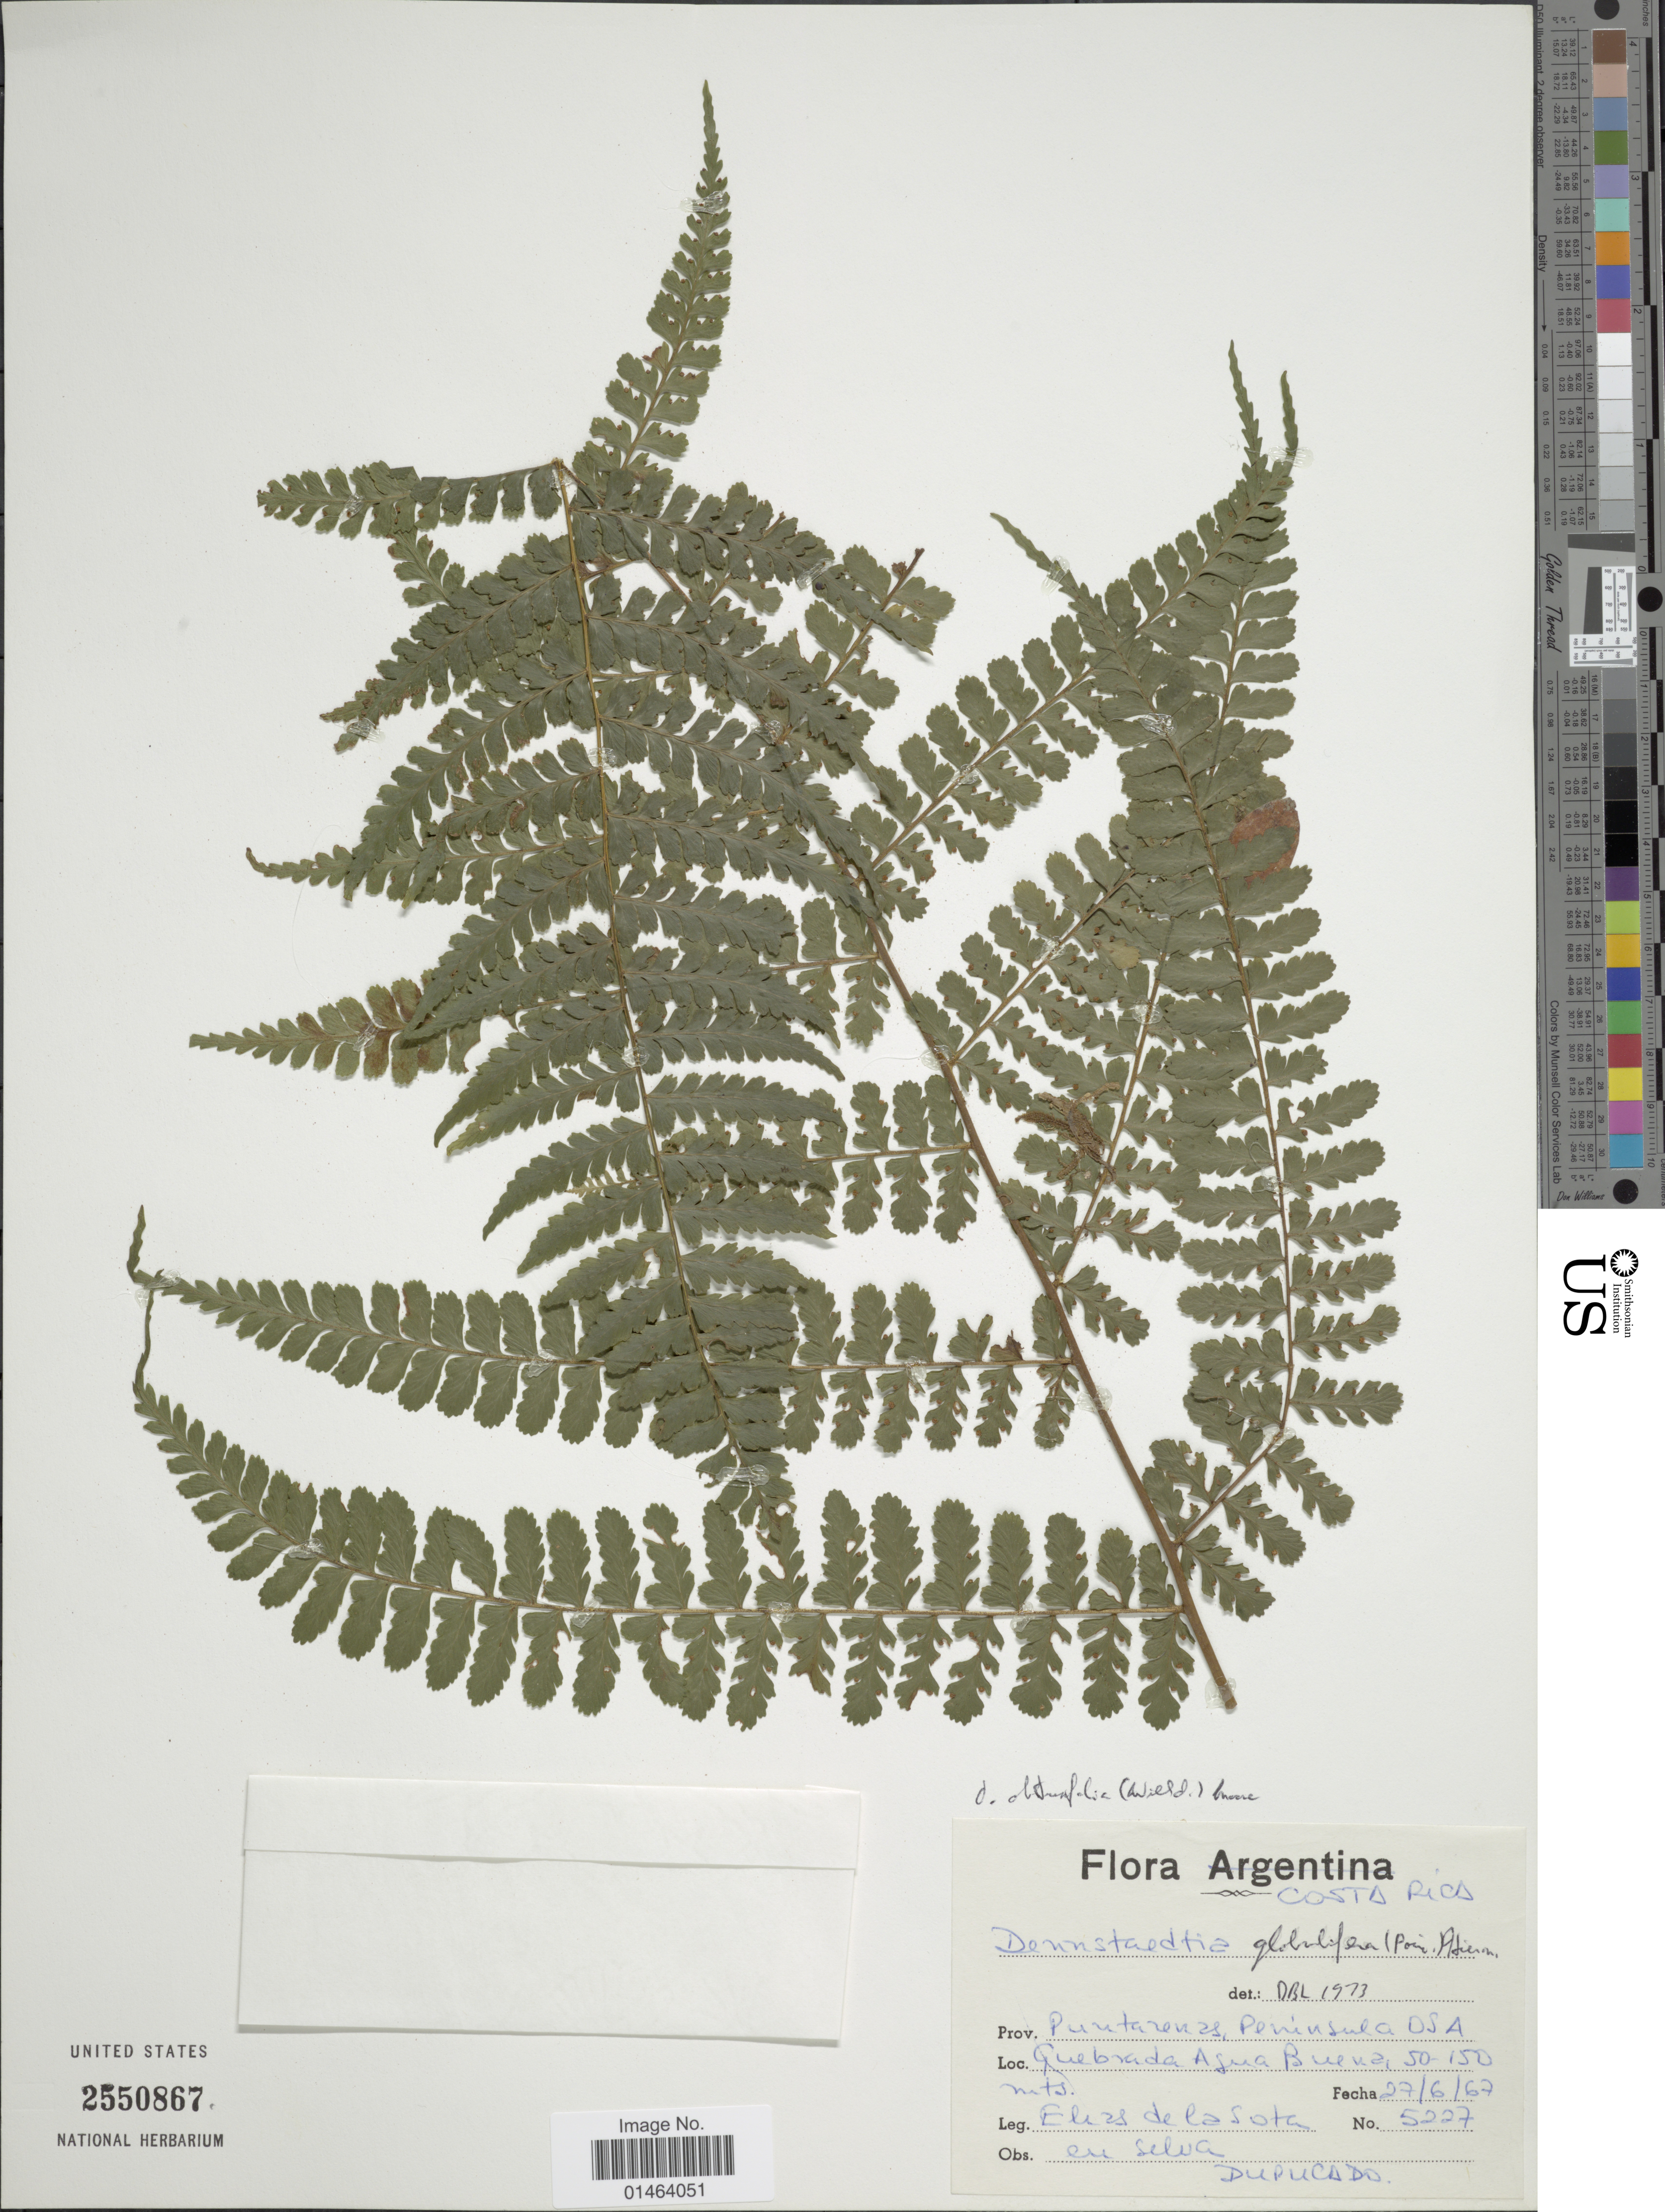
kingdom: Plantae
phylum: Tracheophyta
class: Polypodiopsida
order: Polypodiales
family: Dennstaedtiaceae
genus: Dennstaedtia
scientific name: Dennstaedtia dissecta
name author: (Sw.) T. Moore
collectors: E. R. de la Sota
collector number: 5227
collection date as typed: Transcribed d/m/y: 27/6/67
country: Costa Rica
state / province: Puntarenas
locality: Argentina, Puntarenas, Peninsula DSA, Quebrada Agua Buenz.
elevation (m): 50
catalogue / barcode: US 2550867